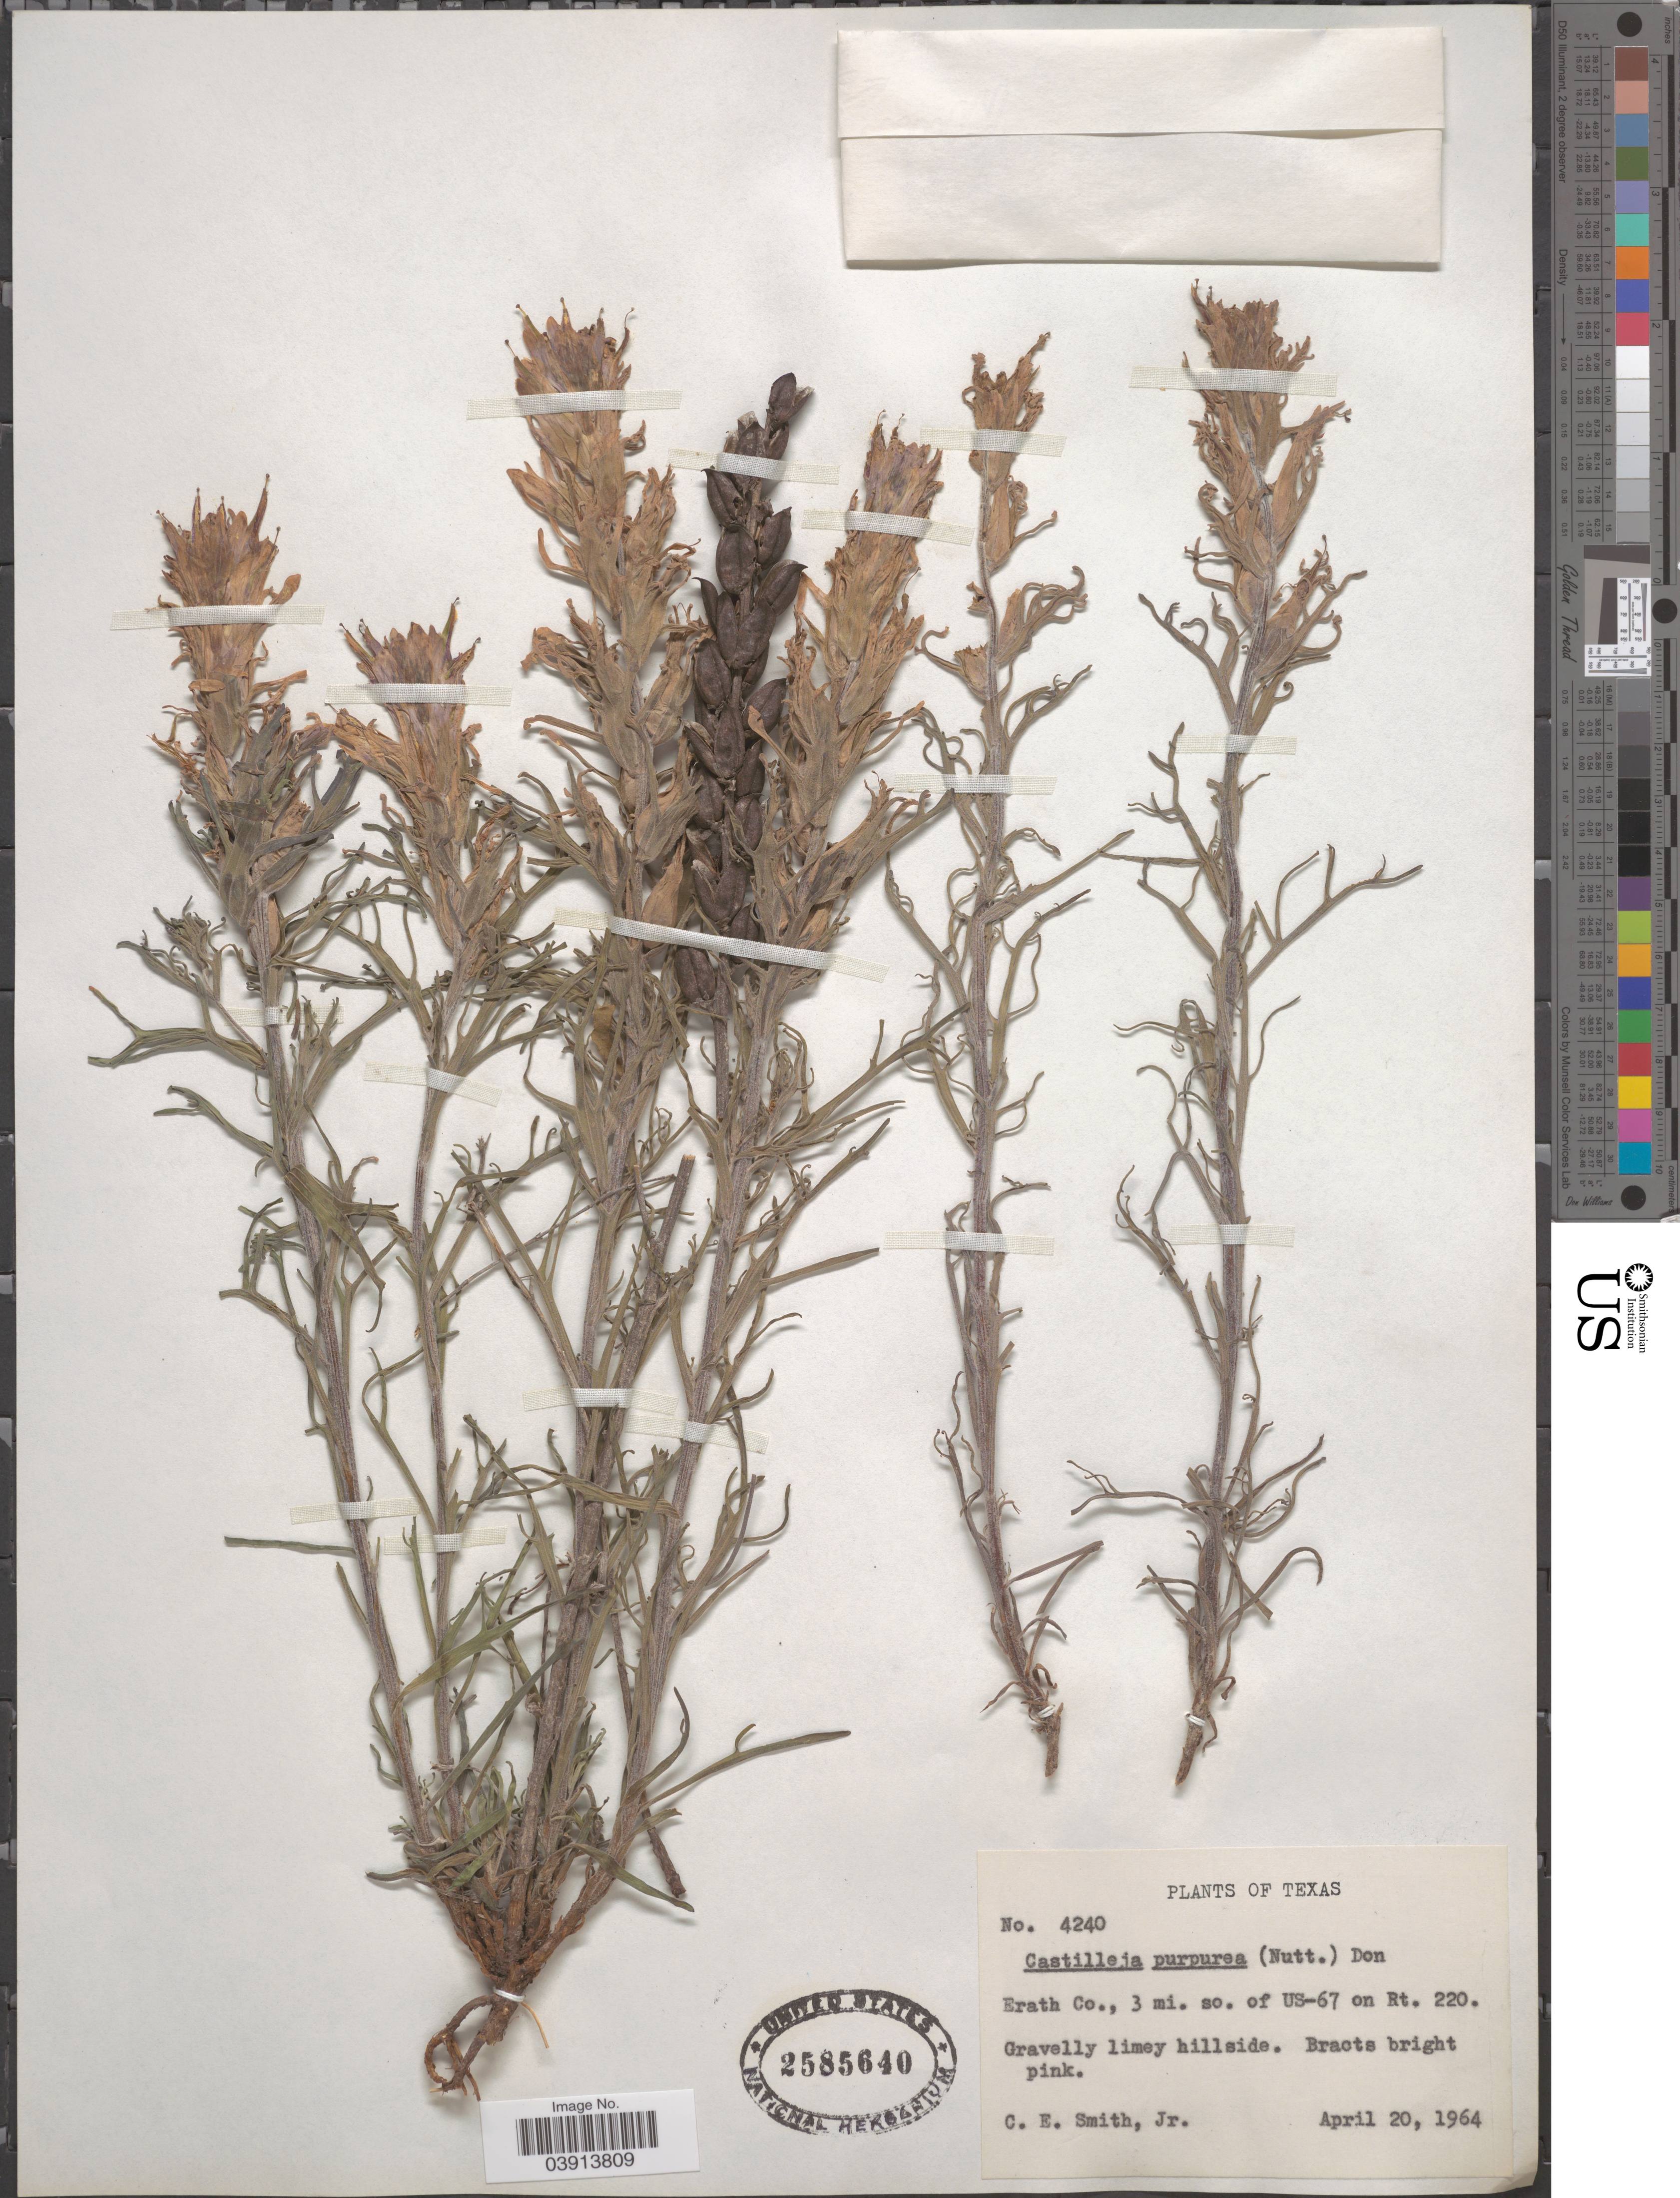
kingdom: Plantae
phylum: Tracheophyta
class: Magnoliopsida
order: Lamiales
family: Orobanchaceae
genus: Castilleja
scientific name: Castilleja purpurea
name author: (Nutt.) G. Don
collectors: C. E. Smith Jr.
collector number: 4240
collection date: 1964-04-20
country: United States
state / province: Texas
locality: Erath Co., 3 mi. so. of US-67 on Rt. 220.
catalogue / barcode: US 2585640